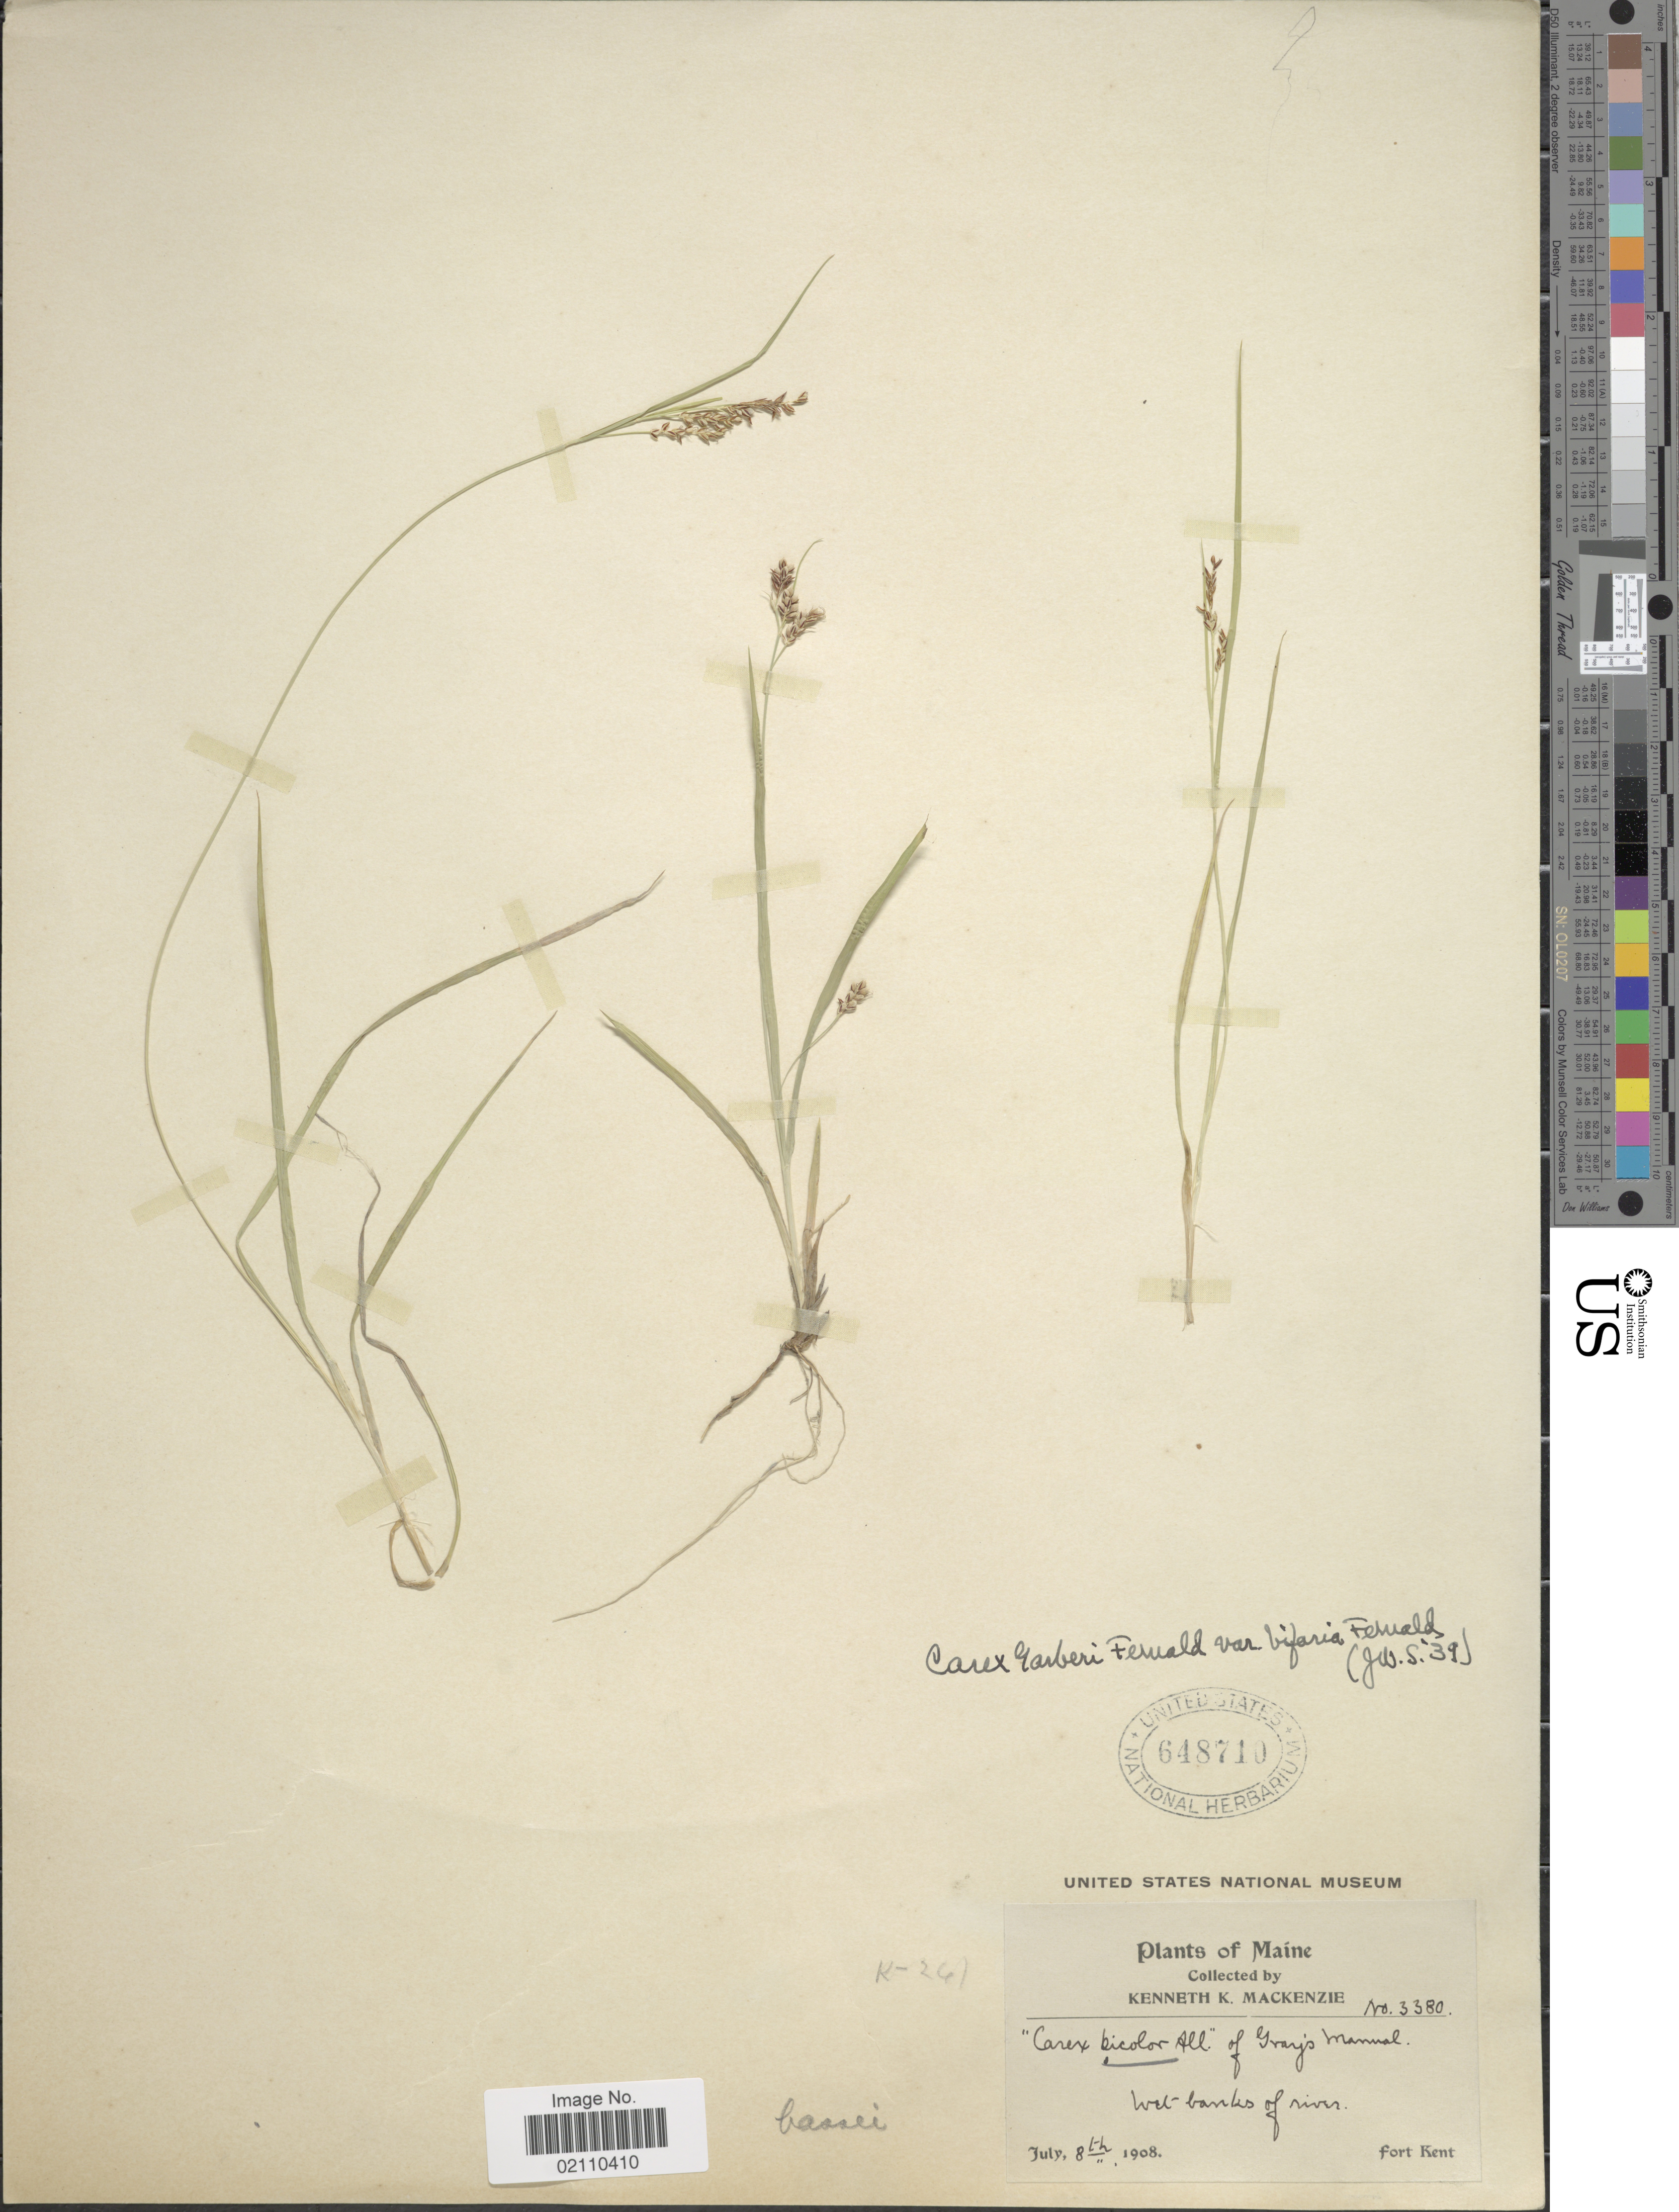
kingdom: Plantae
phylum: Tracheophyta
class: Liliopsida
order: Poales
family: Cyperaceae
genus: Carex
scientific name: Carex garberi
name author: Fernald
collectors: K. K. Mackenzie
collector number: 3380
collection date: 1908-07-08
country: United States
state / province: Maine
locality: Wet banks of river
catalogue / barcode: US 648710